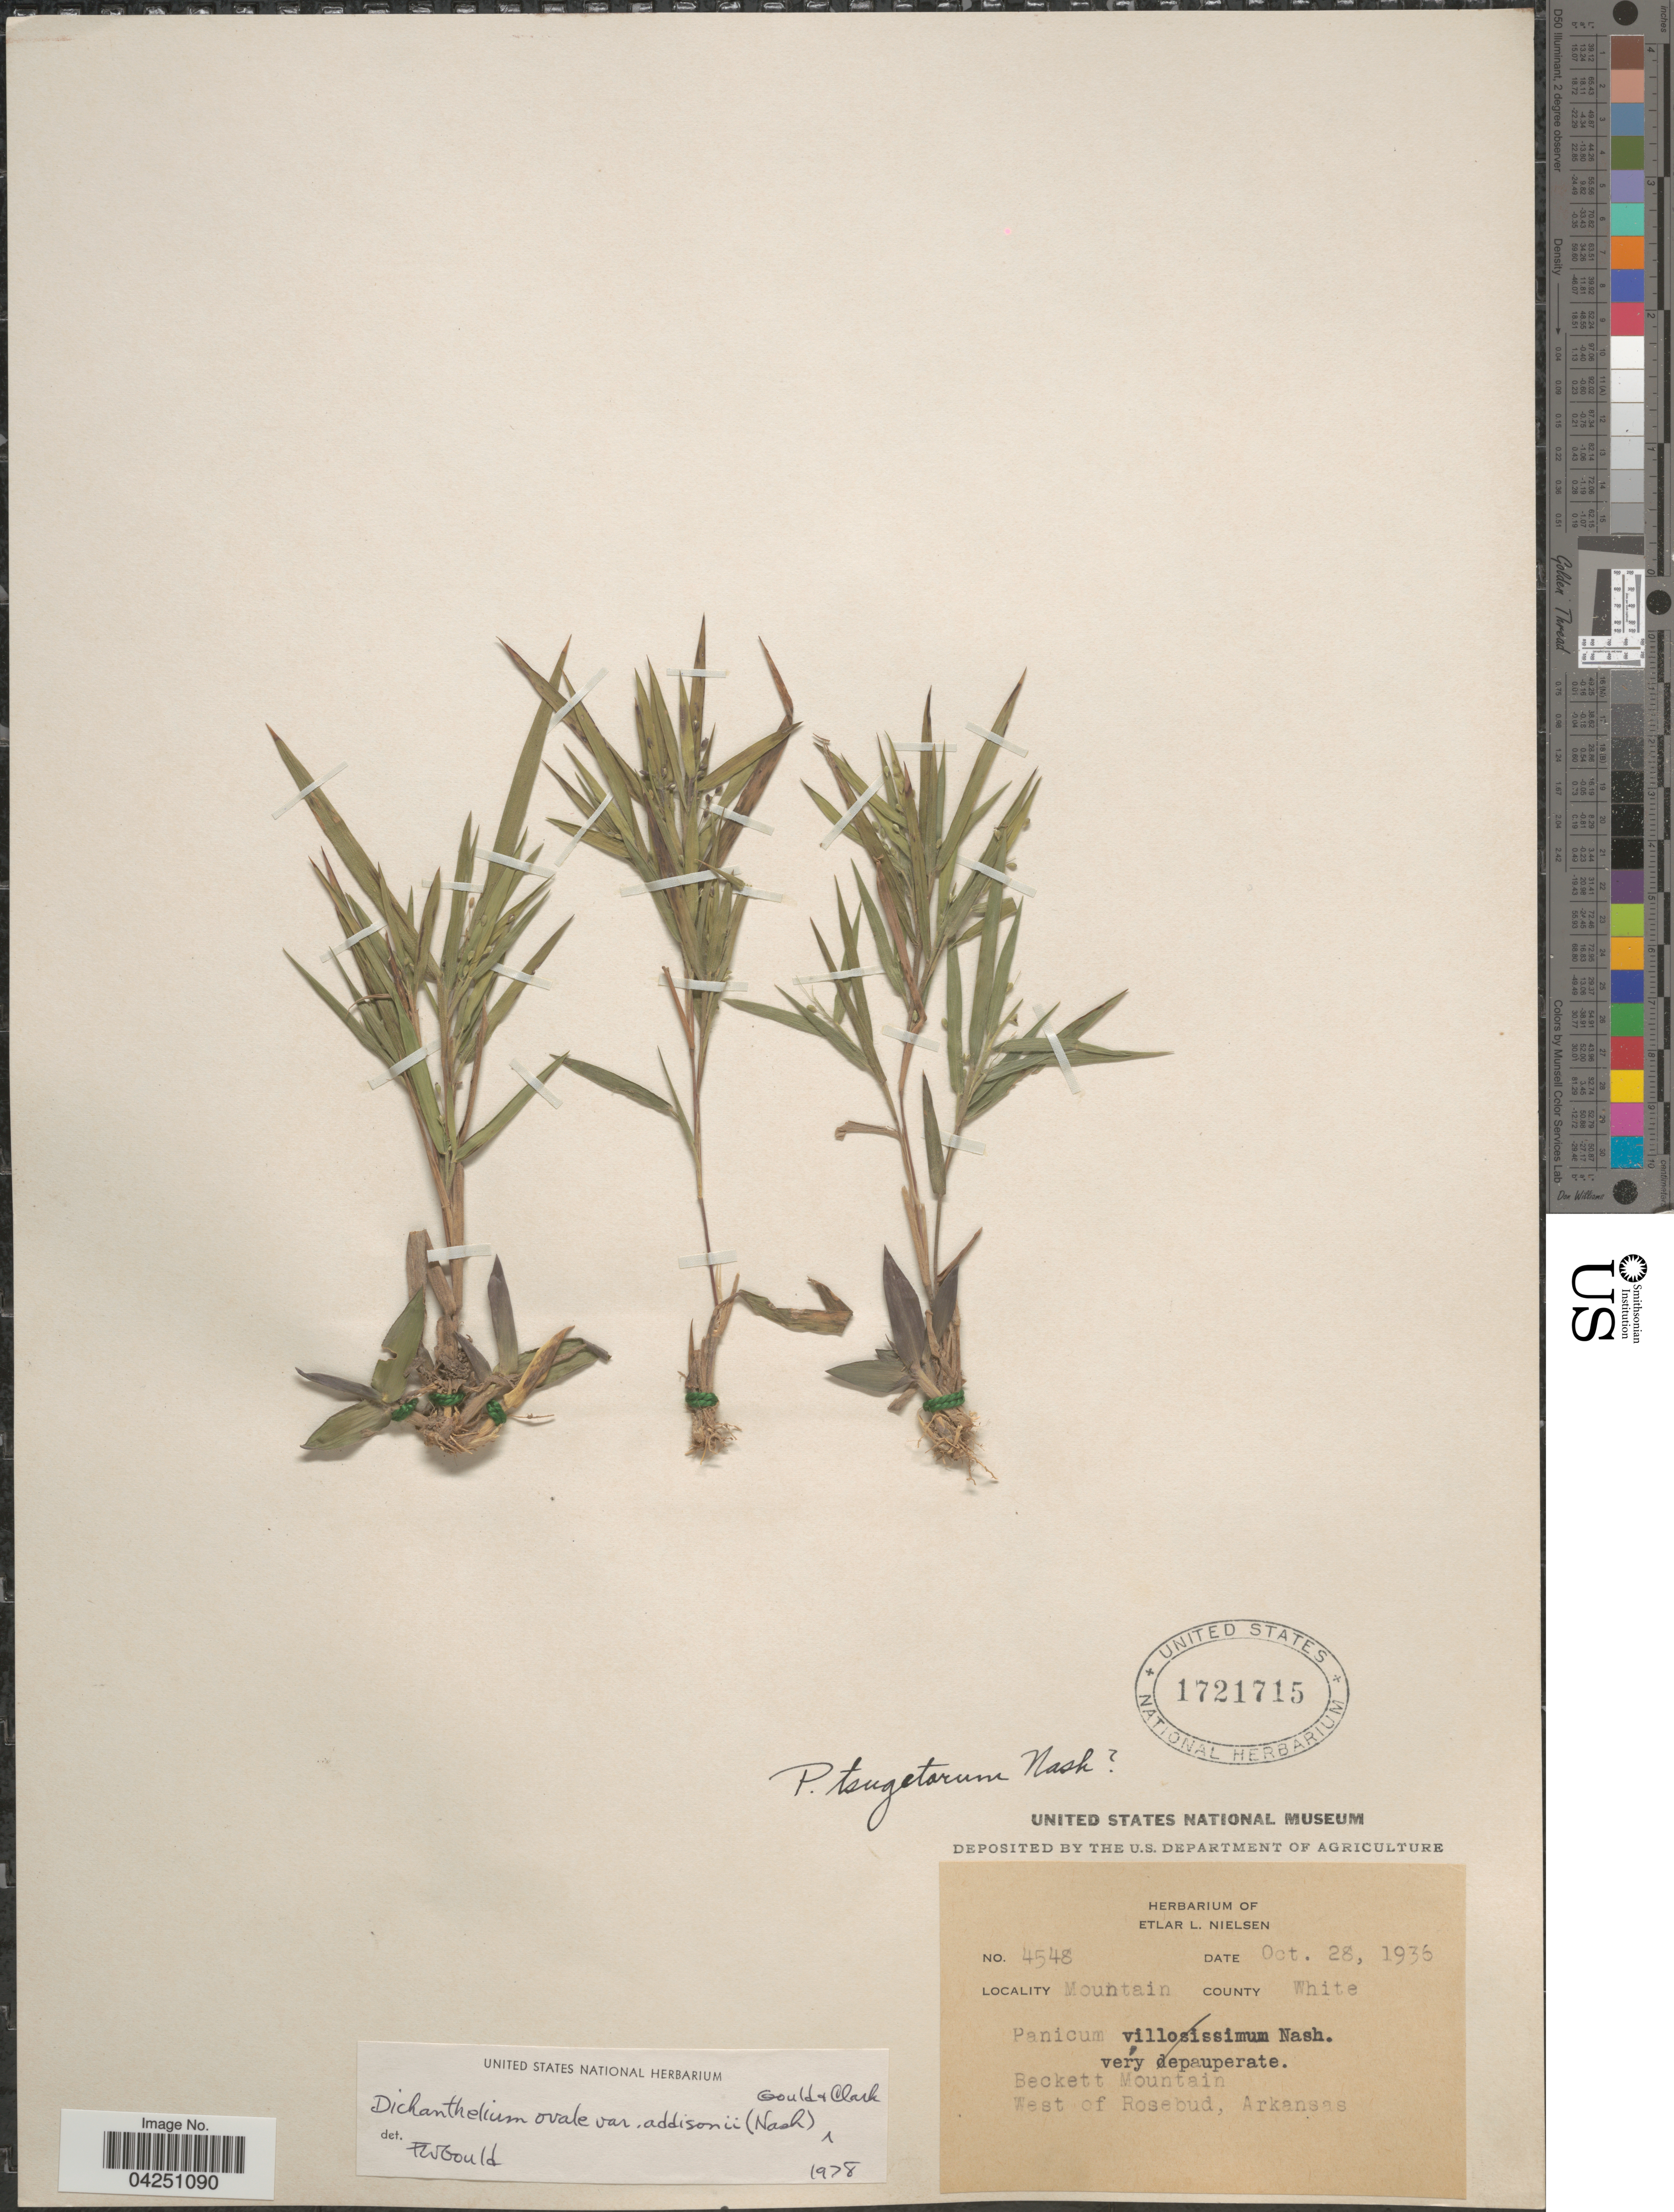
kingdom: Plantae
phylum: Tracheophyta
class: Liliopsida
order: Poales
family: Poaceae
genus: Dichanthelium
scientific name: Dichanthelium acuminatum var. acuminatum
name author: (Sw.) Gould & C.A. Clark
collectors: Ex herb. of Etlar L. Nielsen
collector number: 4548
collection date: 1936-10-28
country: United States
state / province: Arkansas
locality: Mountain. County White. Beckett Mountain. West of Rosebud.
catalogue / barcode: US 1721715